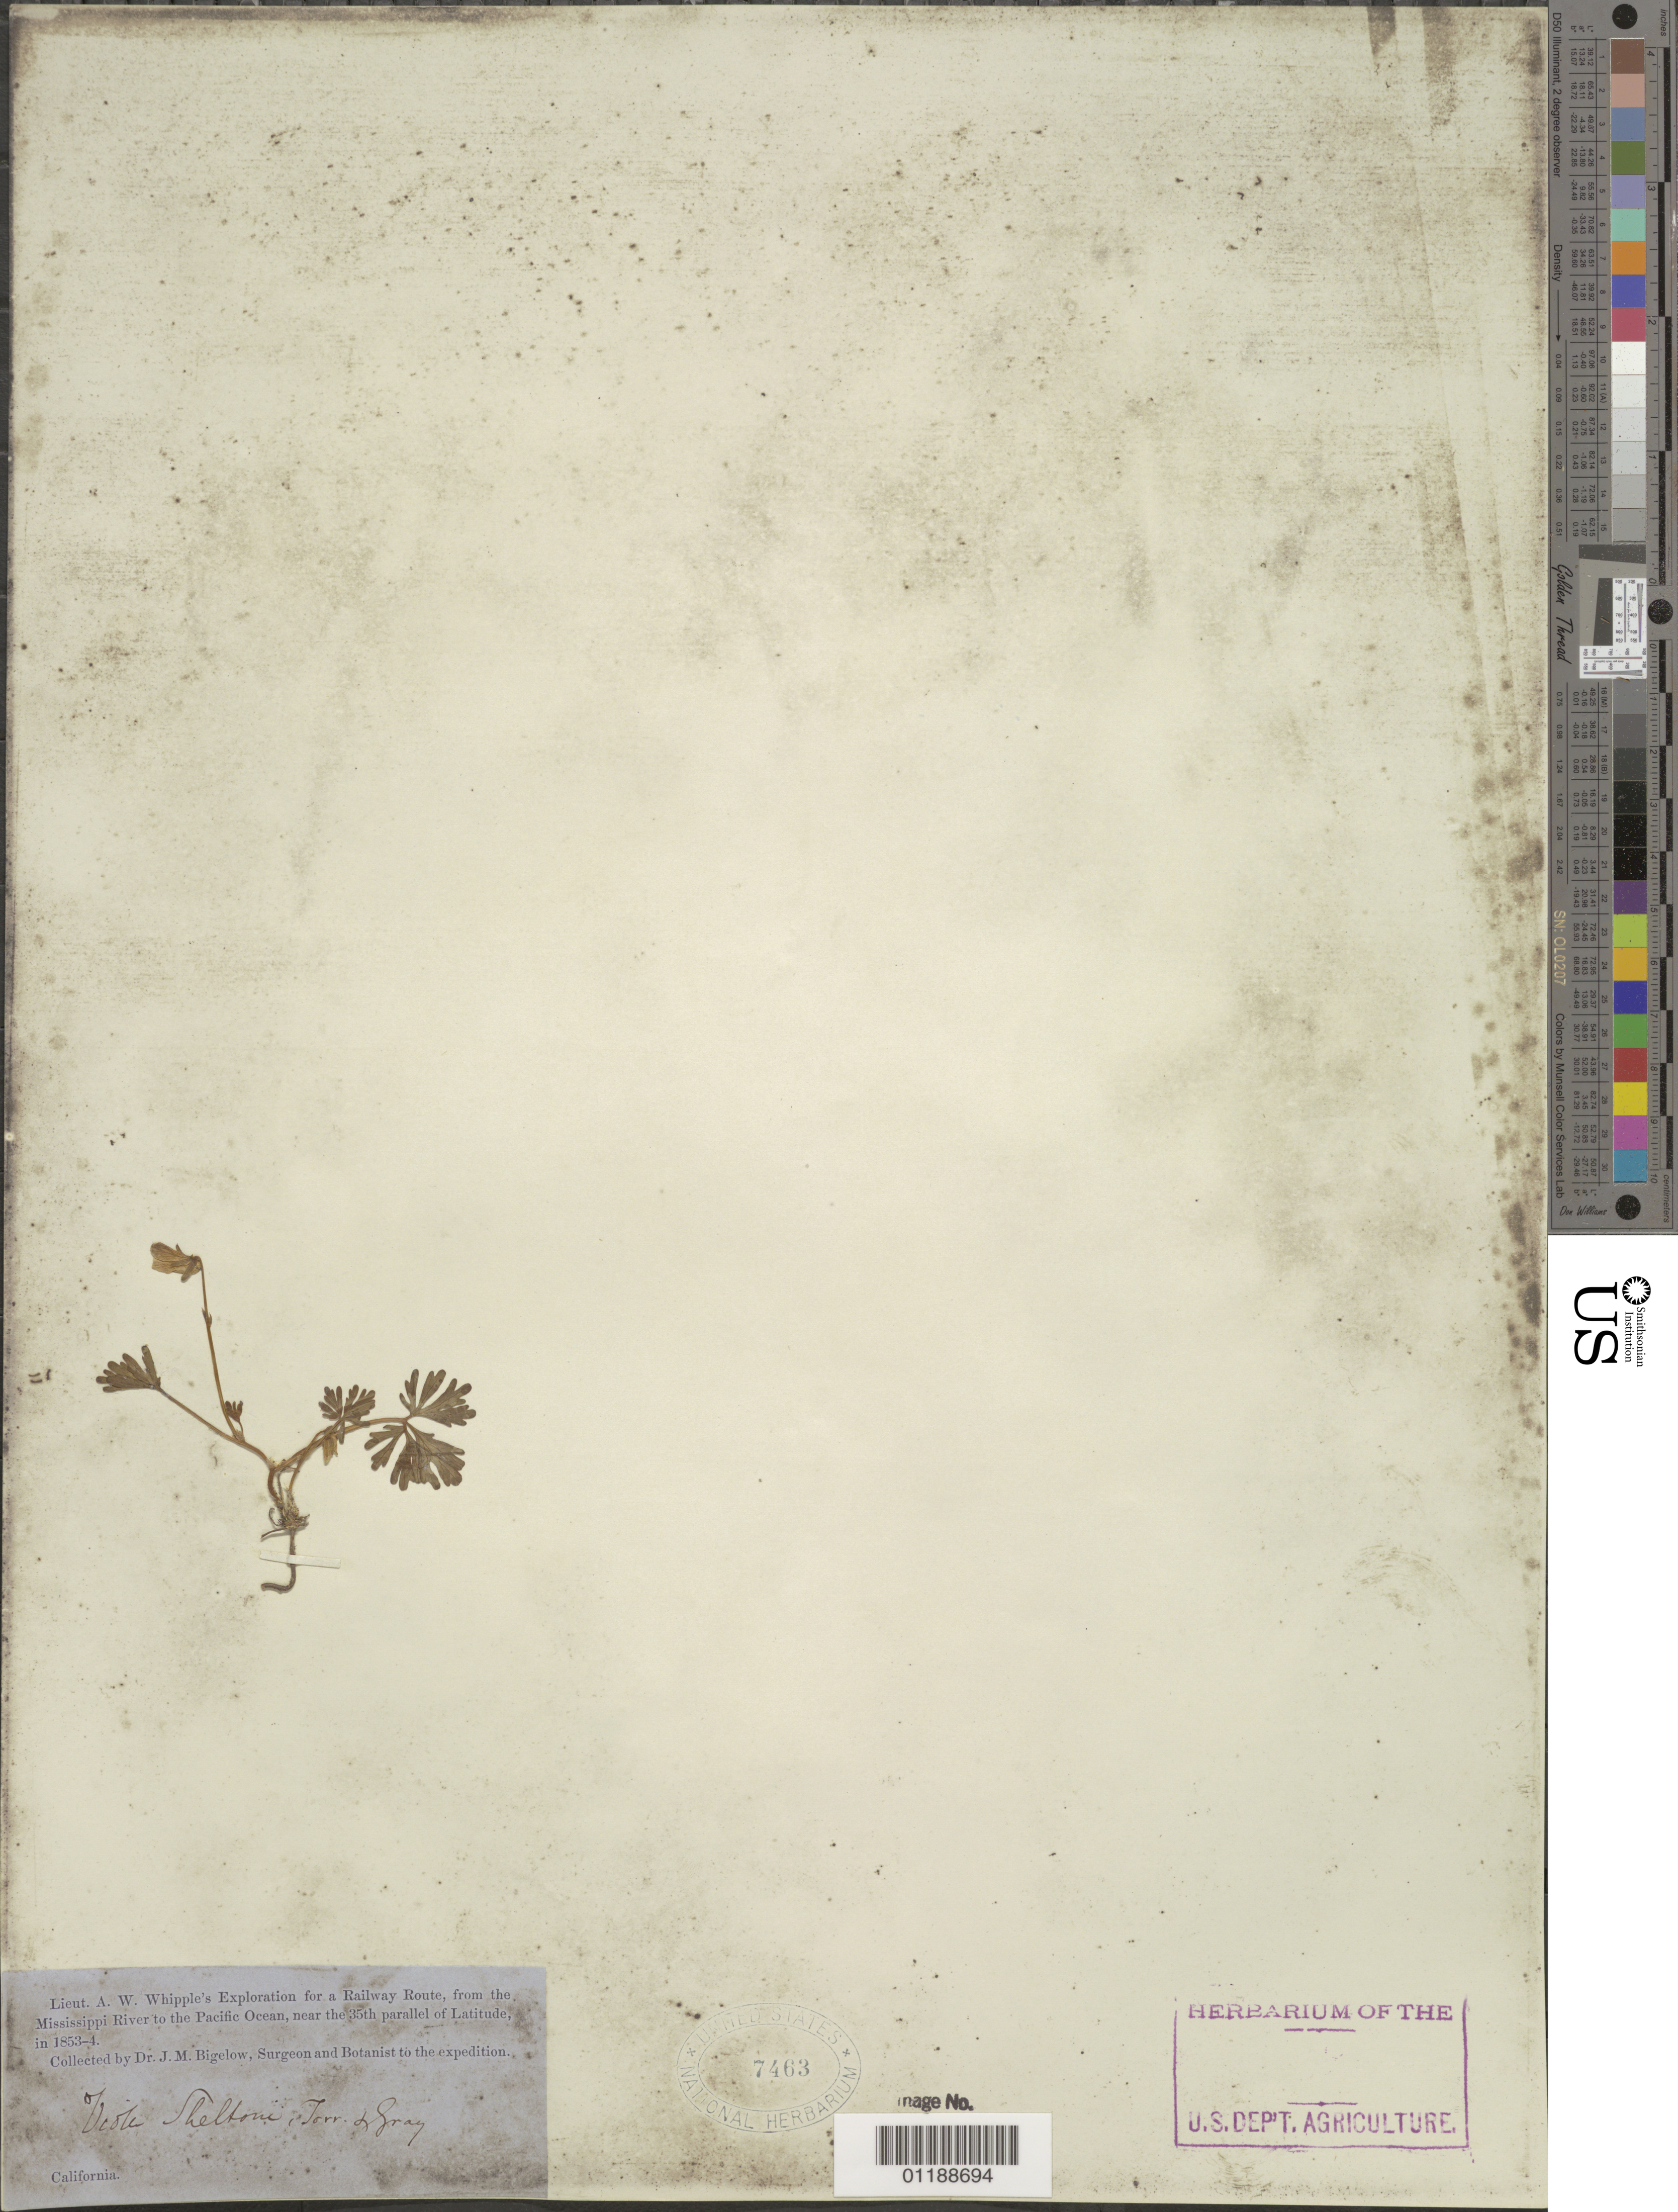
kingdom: Plantae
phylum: Tracheophyta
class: Magnoliopsida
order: Malpighiales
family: Violaceae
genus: Viola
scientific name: Viola sheltonii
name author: Torr.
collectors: J. M. Bigelow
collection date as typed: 1853 to -- --- 1854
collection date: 1853/1854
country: United States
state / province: California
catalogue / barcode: US 7463